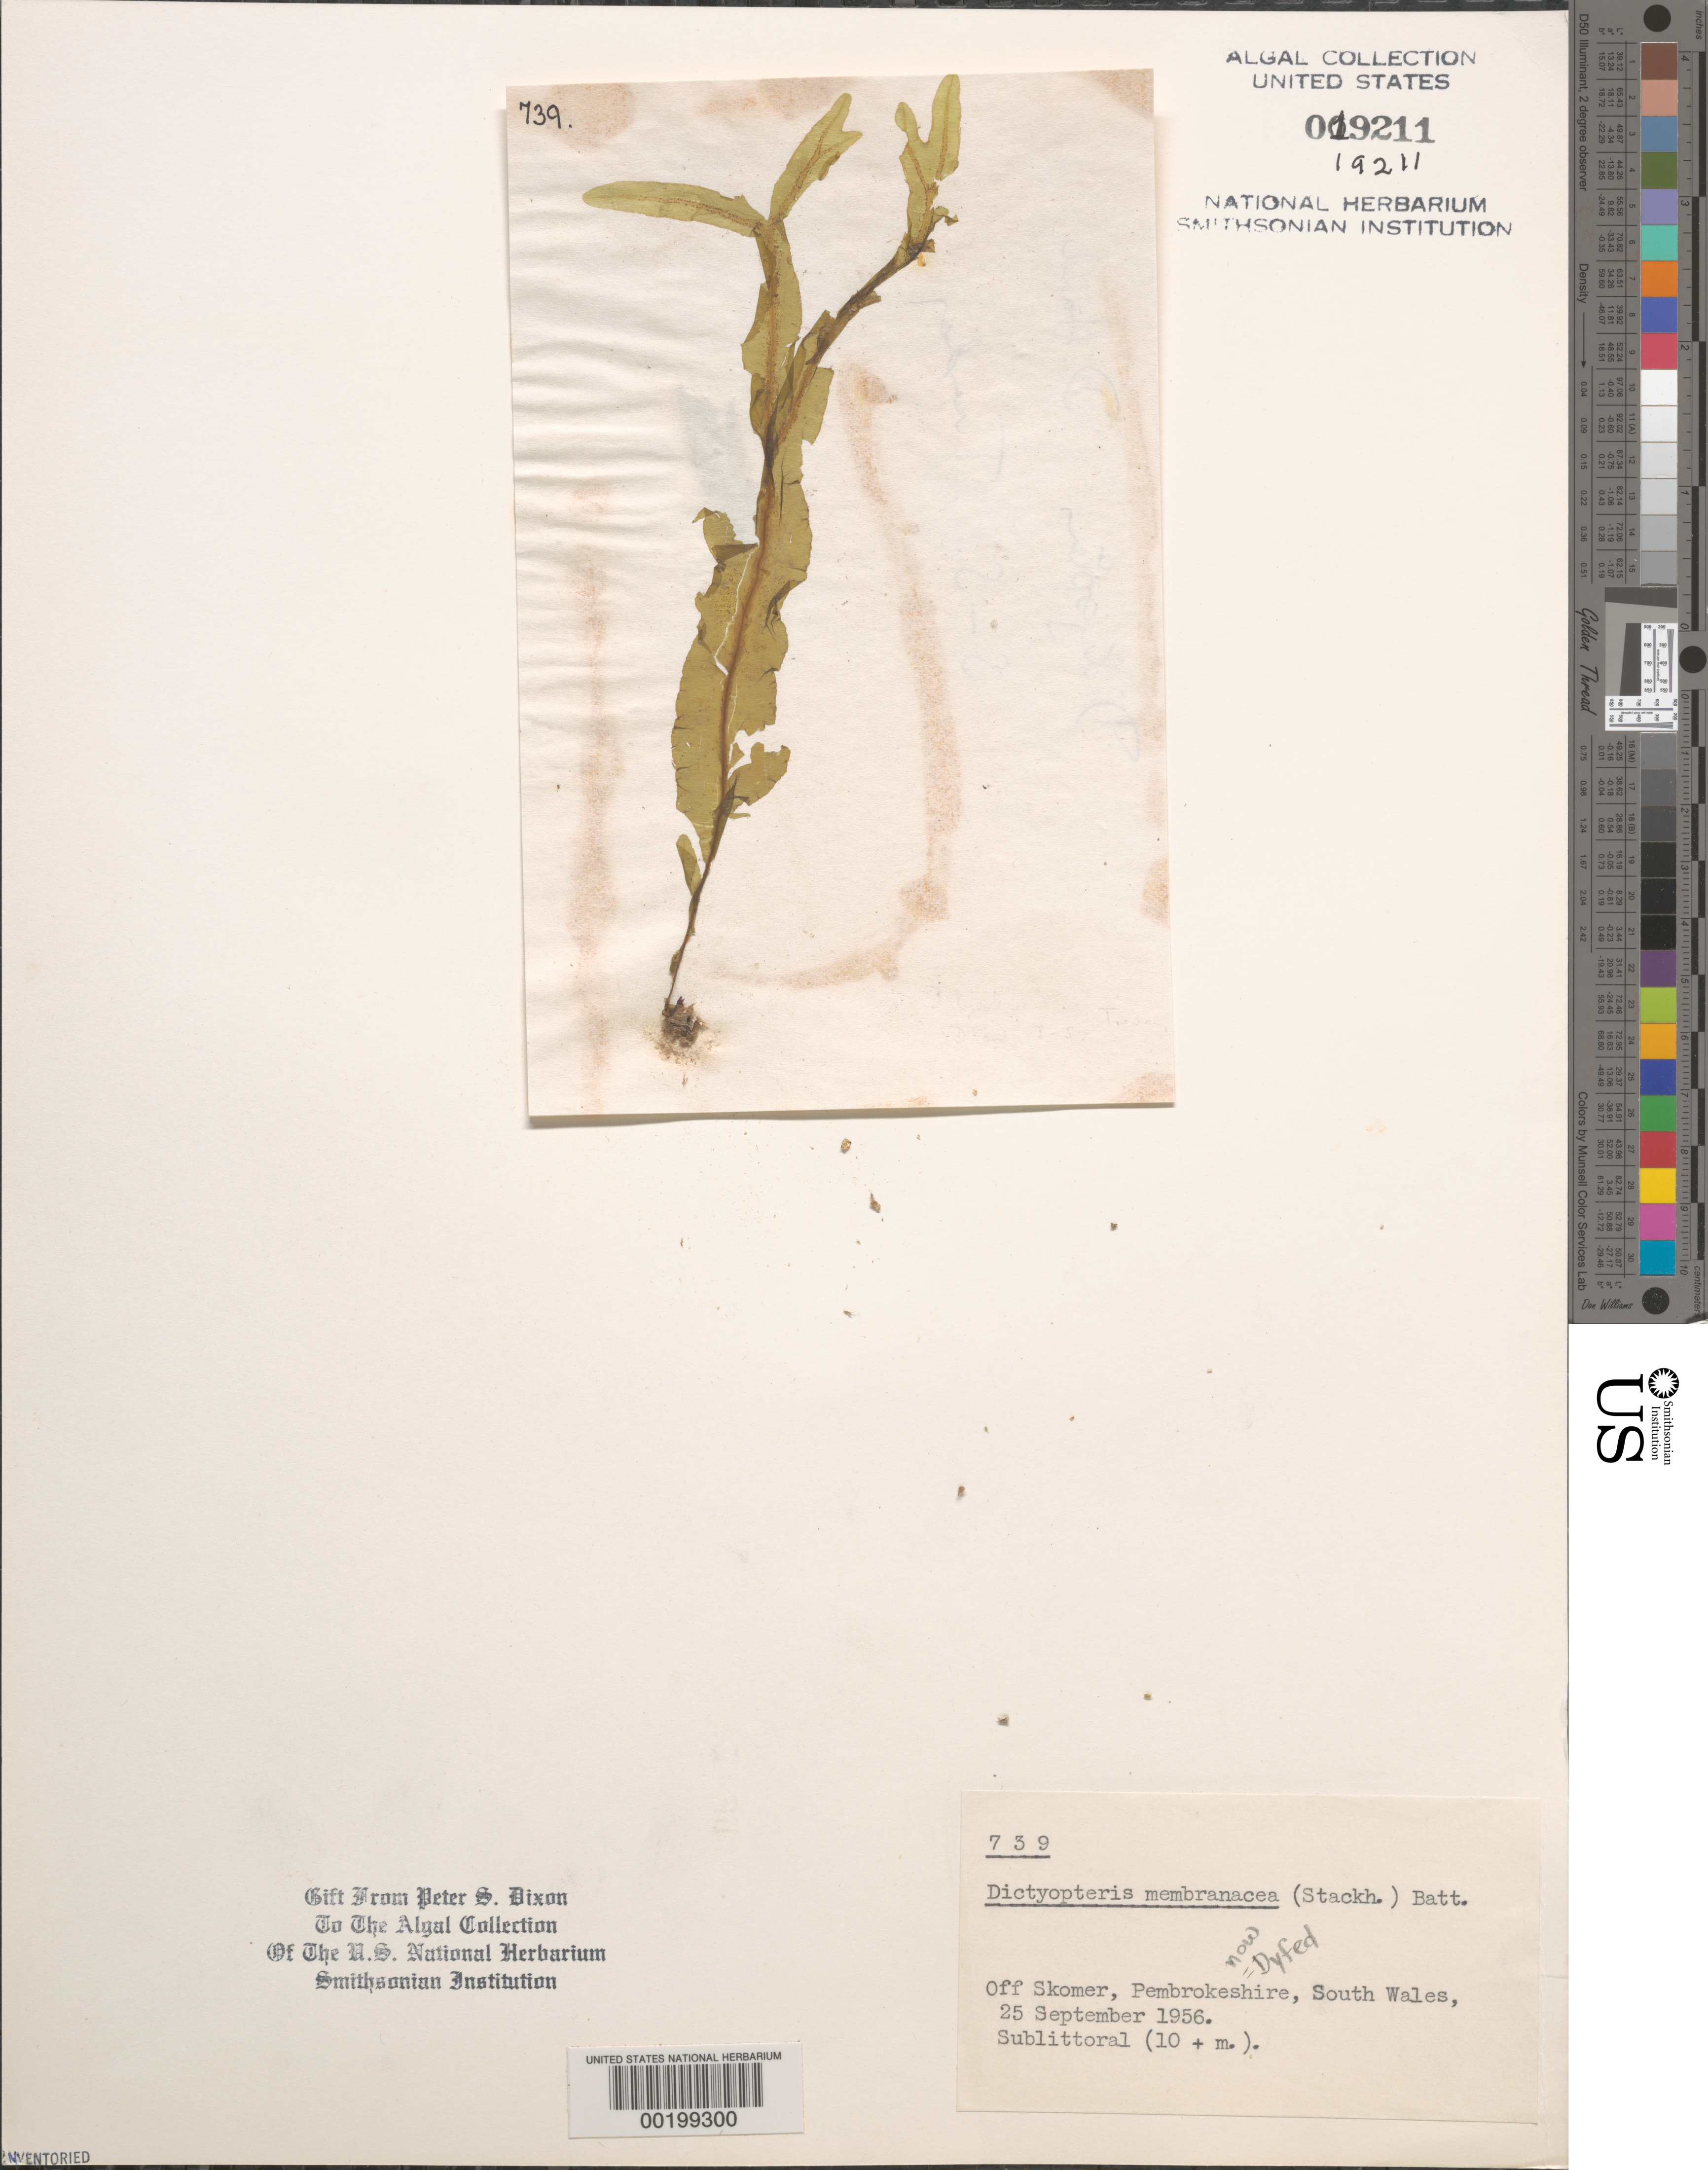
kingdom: Chromista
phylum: Ochrophyta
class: Phaeophyceae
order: Dictyotales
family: Dictyotaceae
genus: Dictyopteris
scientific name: Dictyopteris polypodioides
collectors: P. S. Dixon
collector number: PSD 739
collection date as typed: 25 Sep 1956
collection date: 1956-09-25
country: United Kingdom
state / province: Wales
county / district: Dyfed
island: Skomer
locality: Off Skomer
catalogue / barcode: US 19211